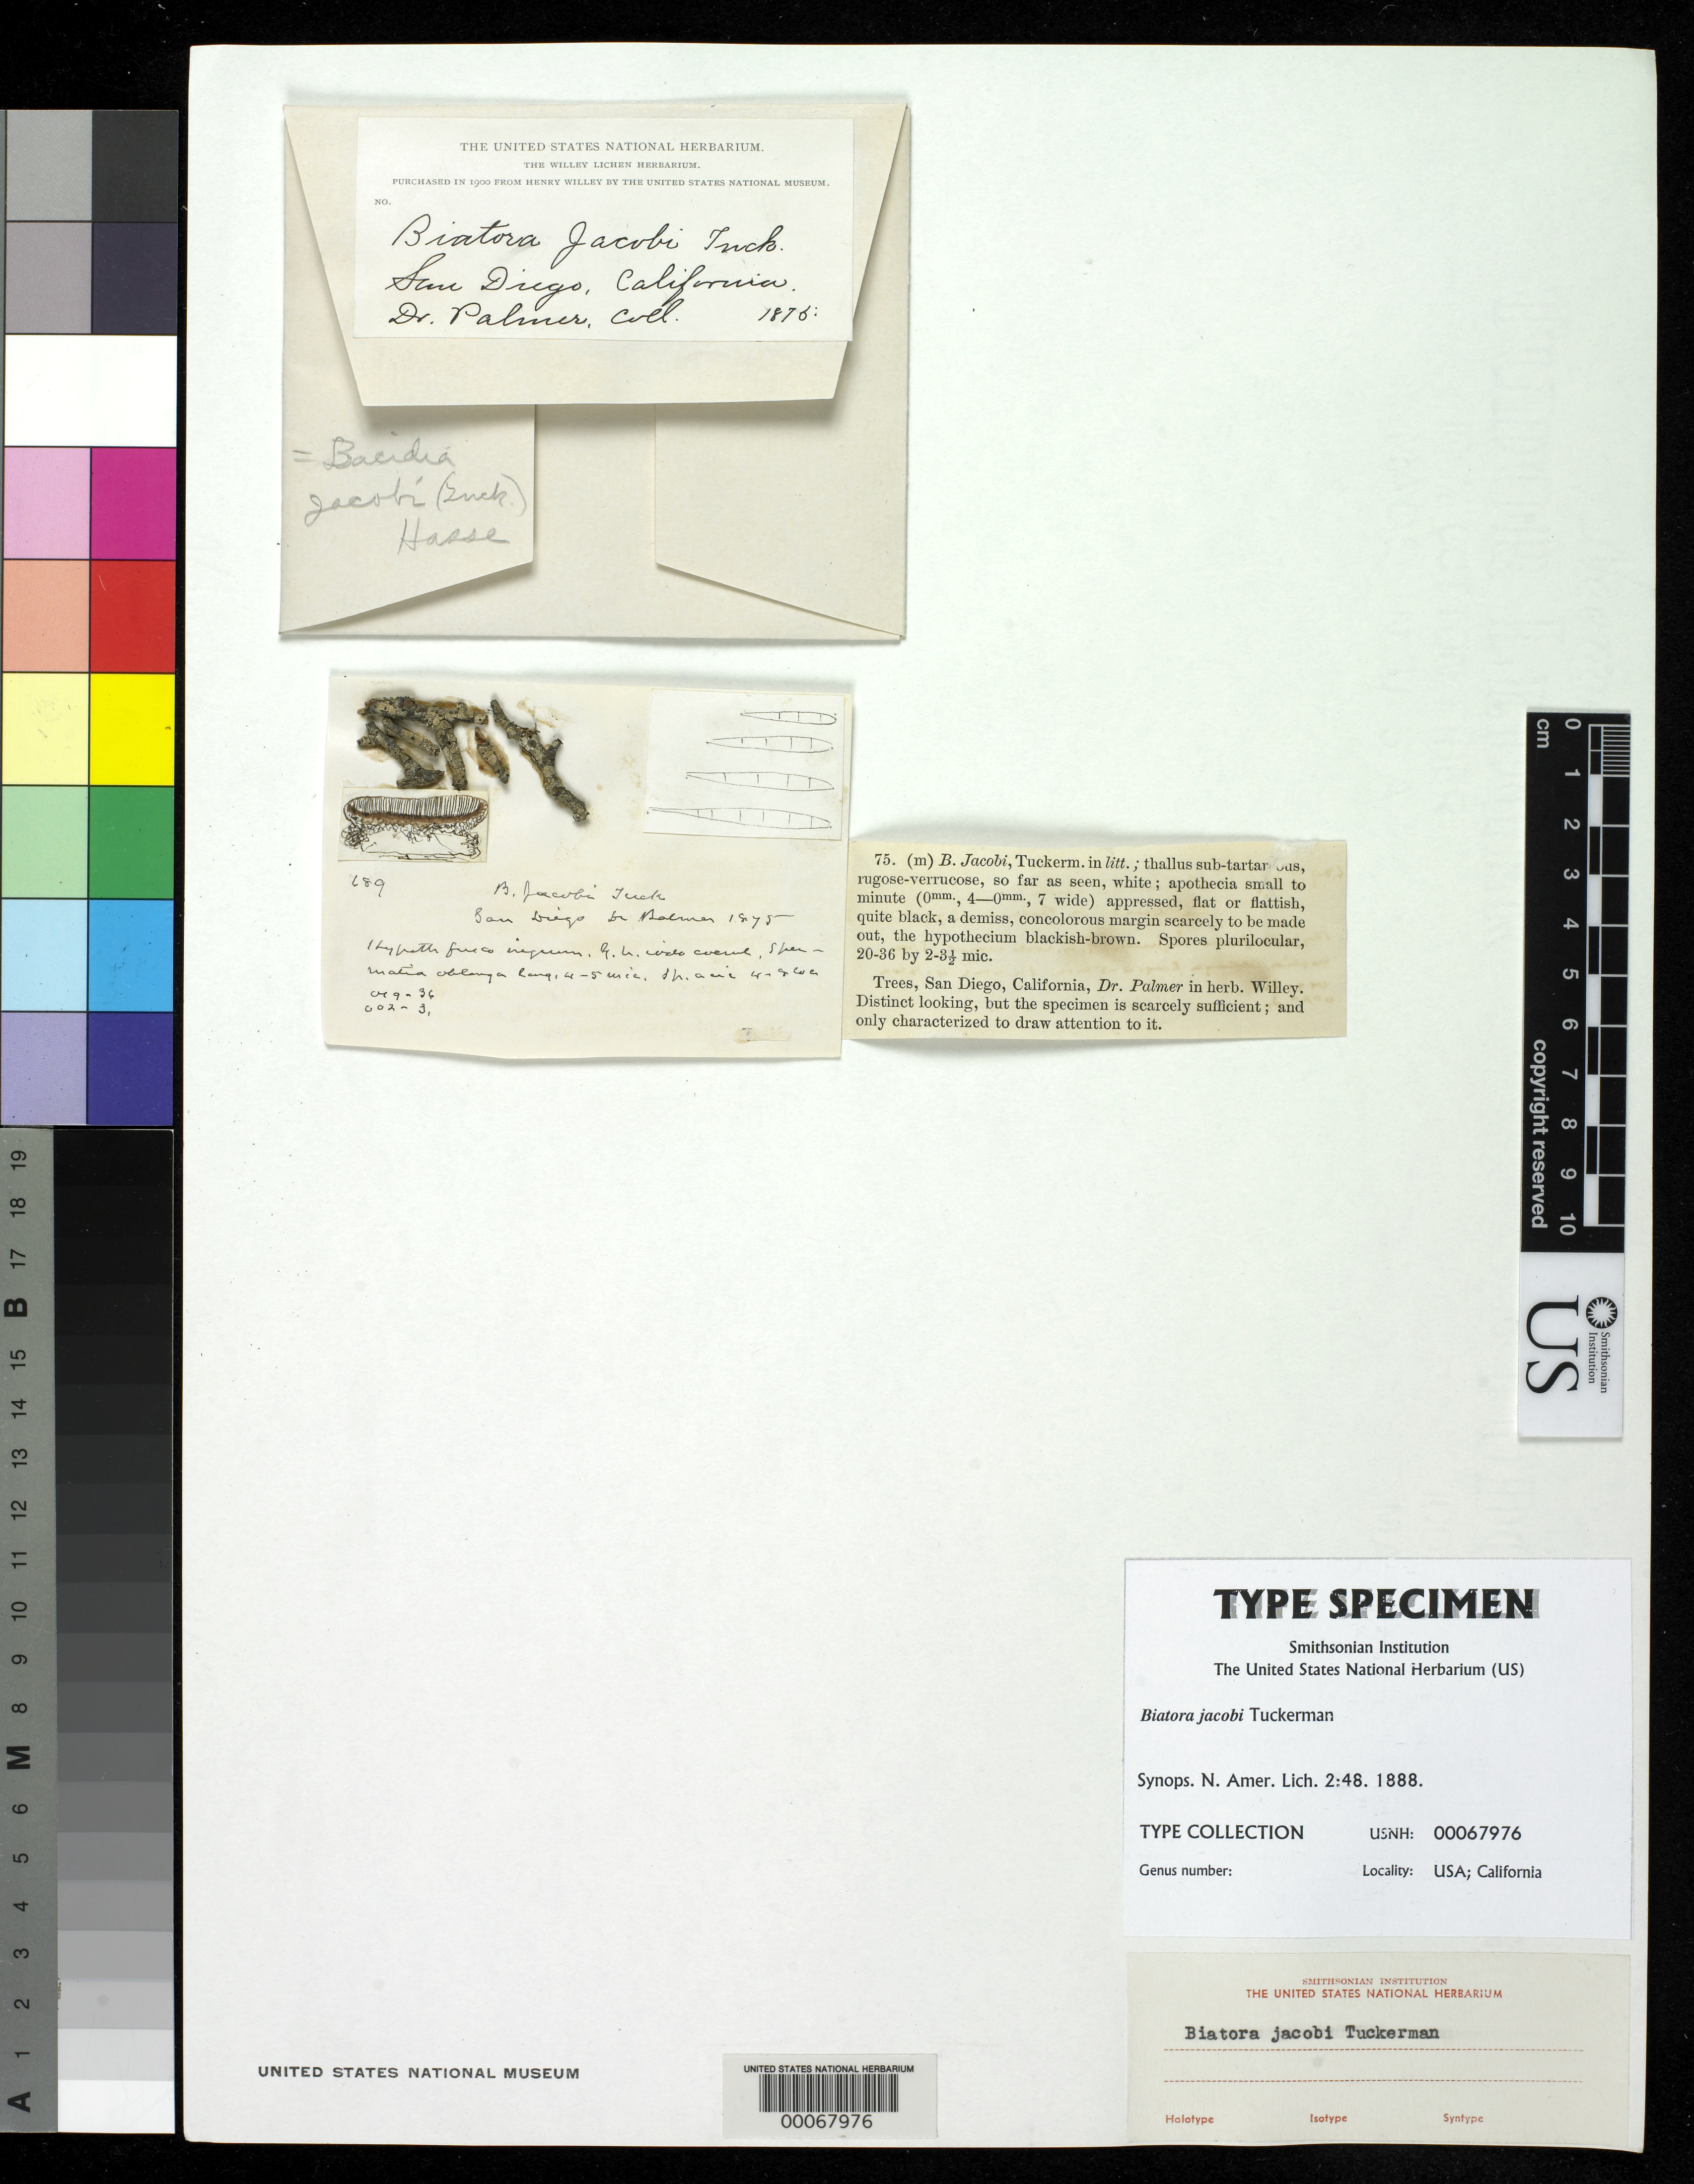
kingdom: Fungi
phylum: Ascomycota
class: Lecanoromycetes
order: Lecanorales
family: Ramalinaceae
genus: Biatora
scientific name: Biatora jacobi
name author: Tuck.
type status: Type Collection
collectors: E. Palmer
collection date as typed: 1876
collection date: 1876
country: United States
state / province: California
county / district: San Diego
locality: San Diego.